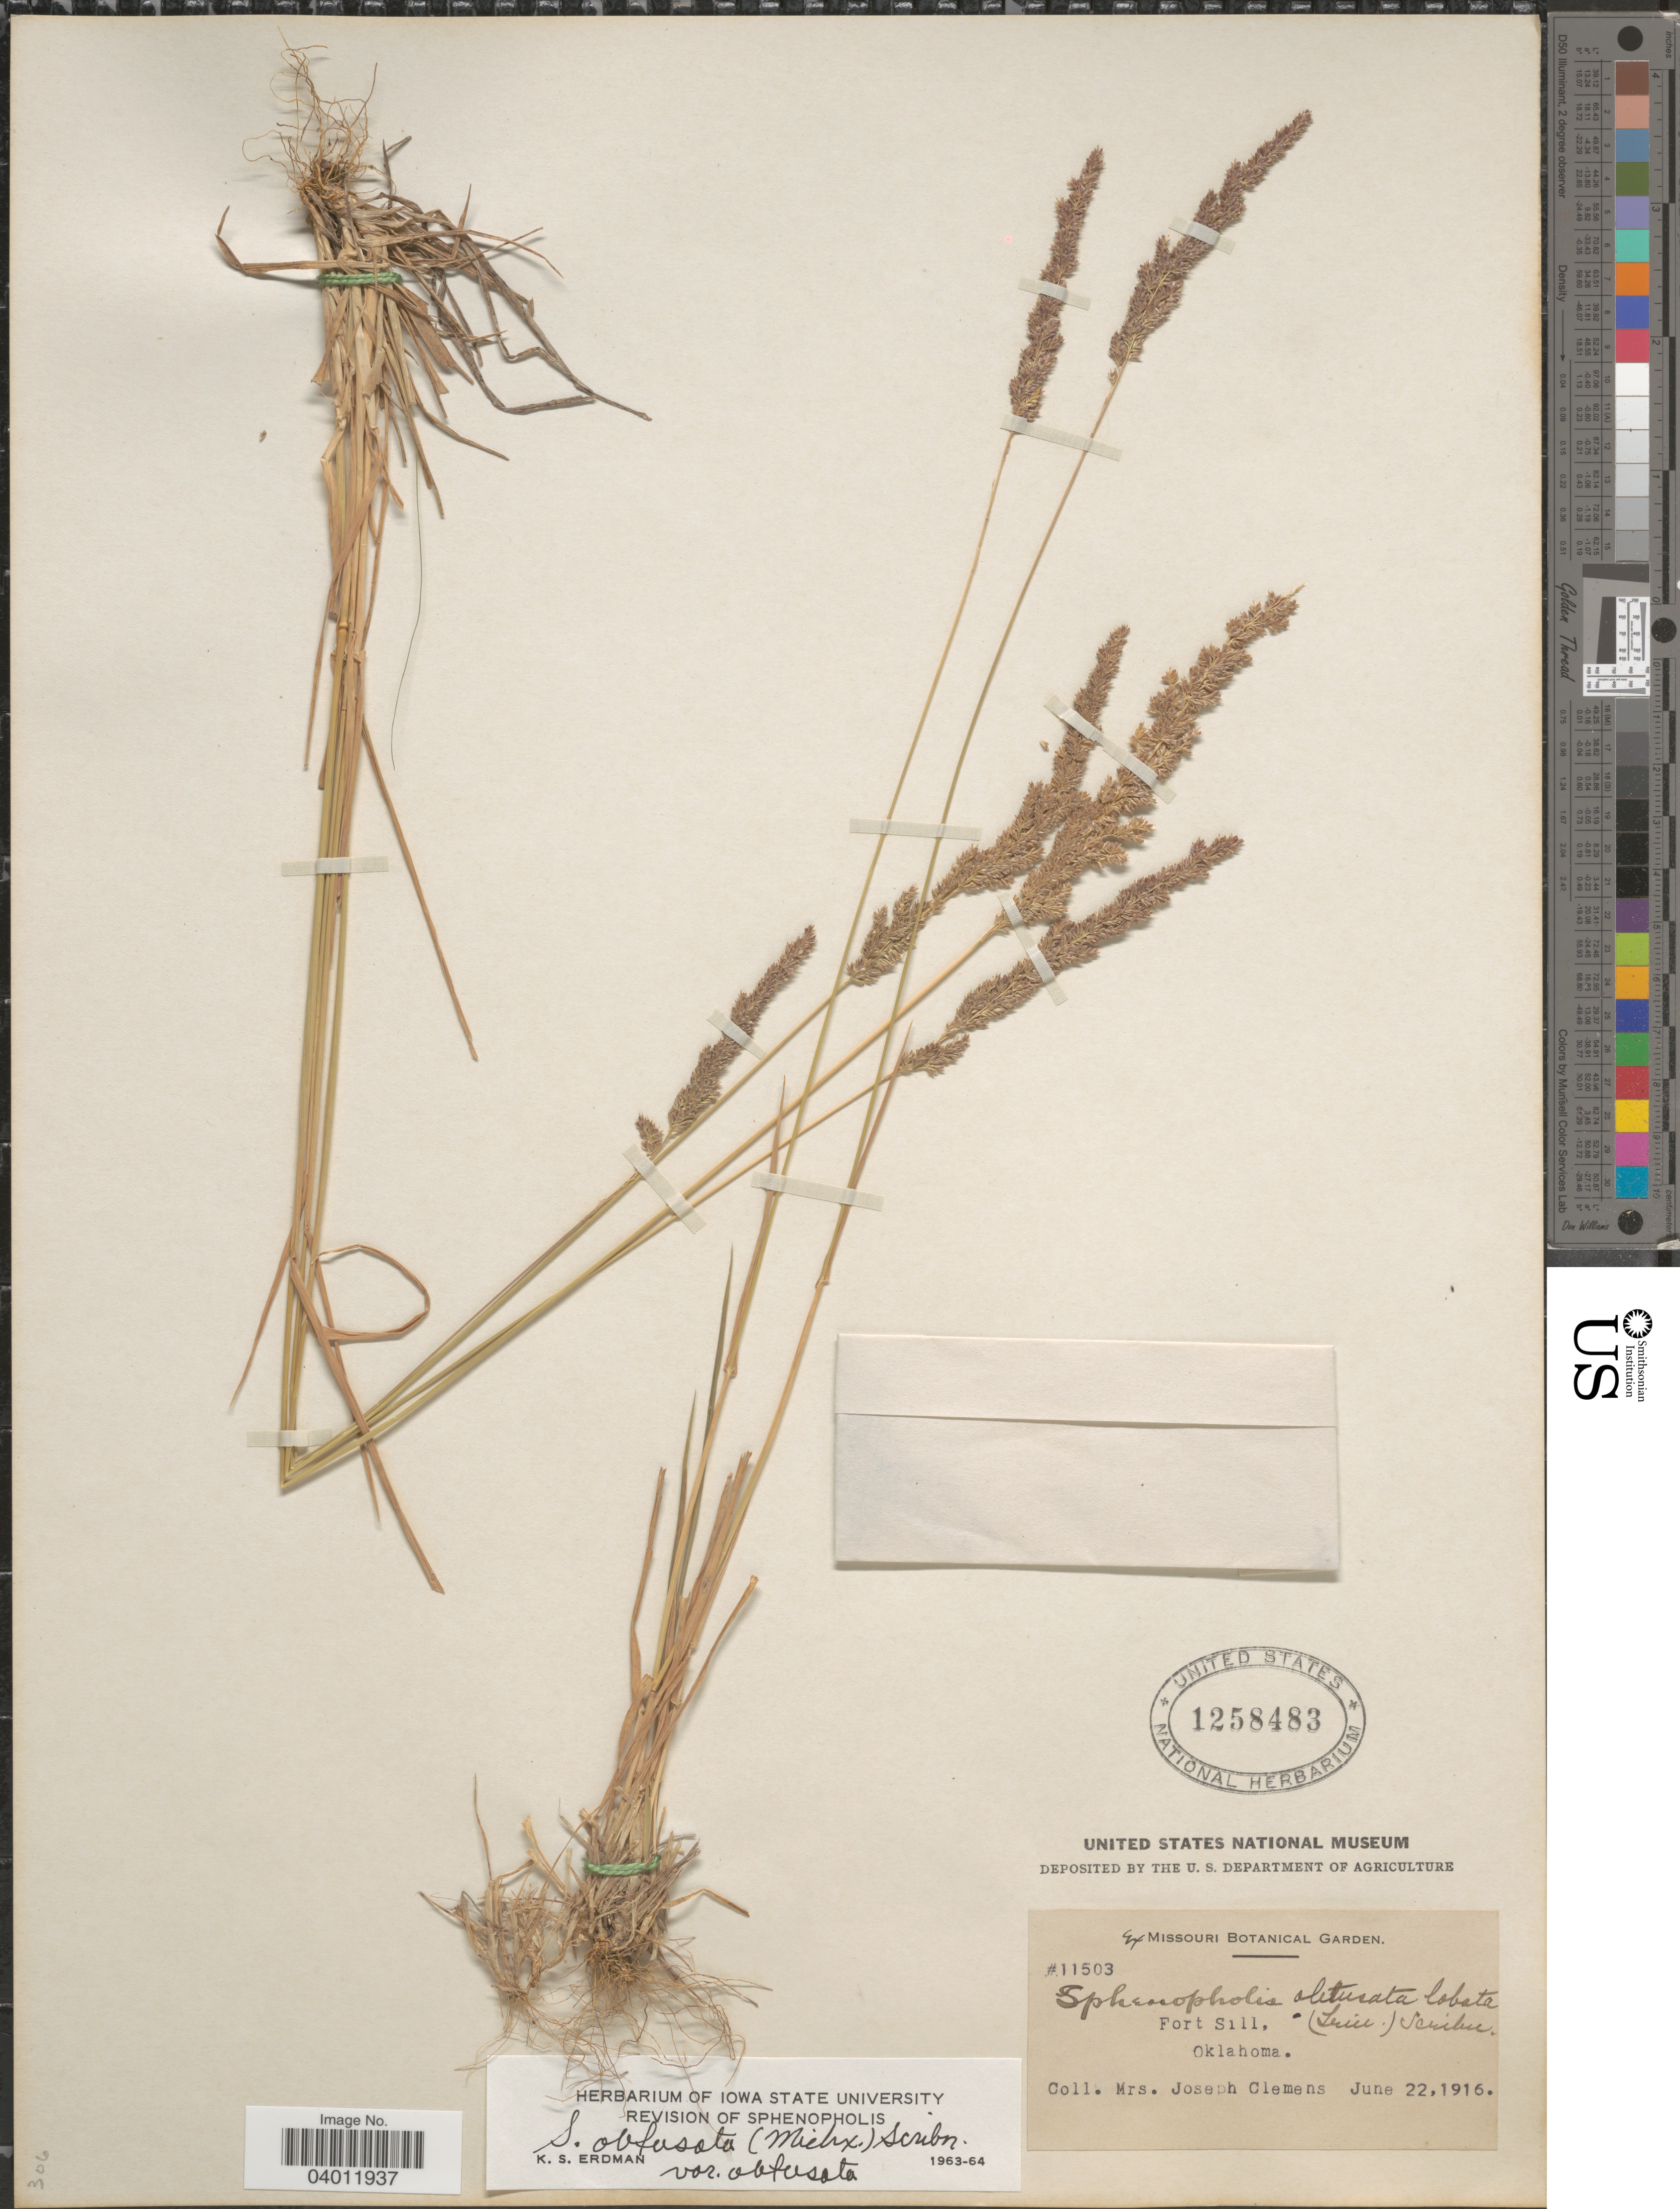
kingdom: Plantae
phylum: Tracheophyta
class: Liliopsida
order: Poales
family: Poaceae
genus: Sphenopholis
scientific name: Sphenopholis obtusata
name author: (Michx.) Scribn.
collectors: J. Clemens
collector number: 11503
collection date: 1916-06-22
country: United States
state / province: Oklahoma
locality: Fort Sill.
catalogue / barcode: US 1258483